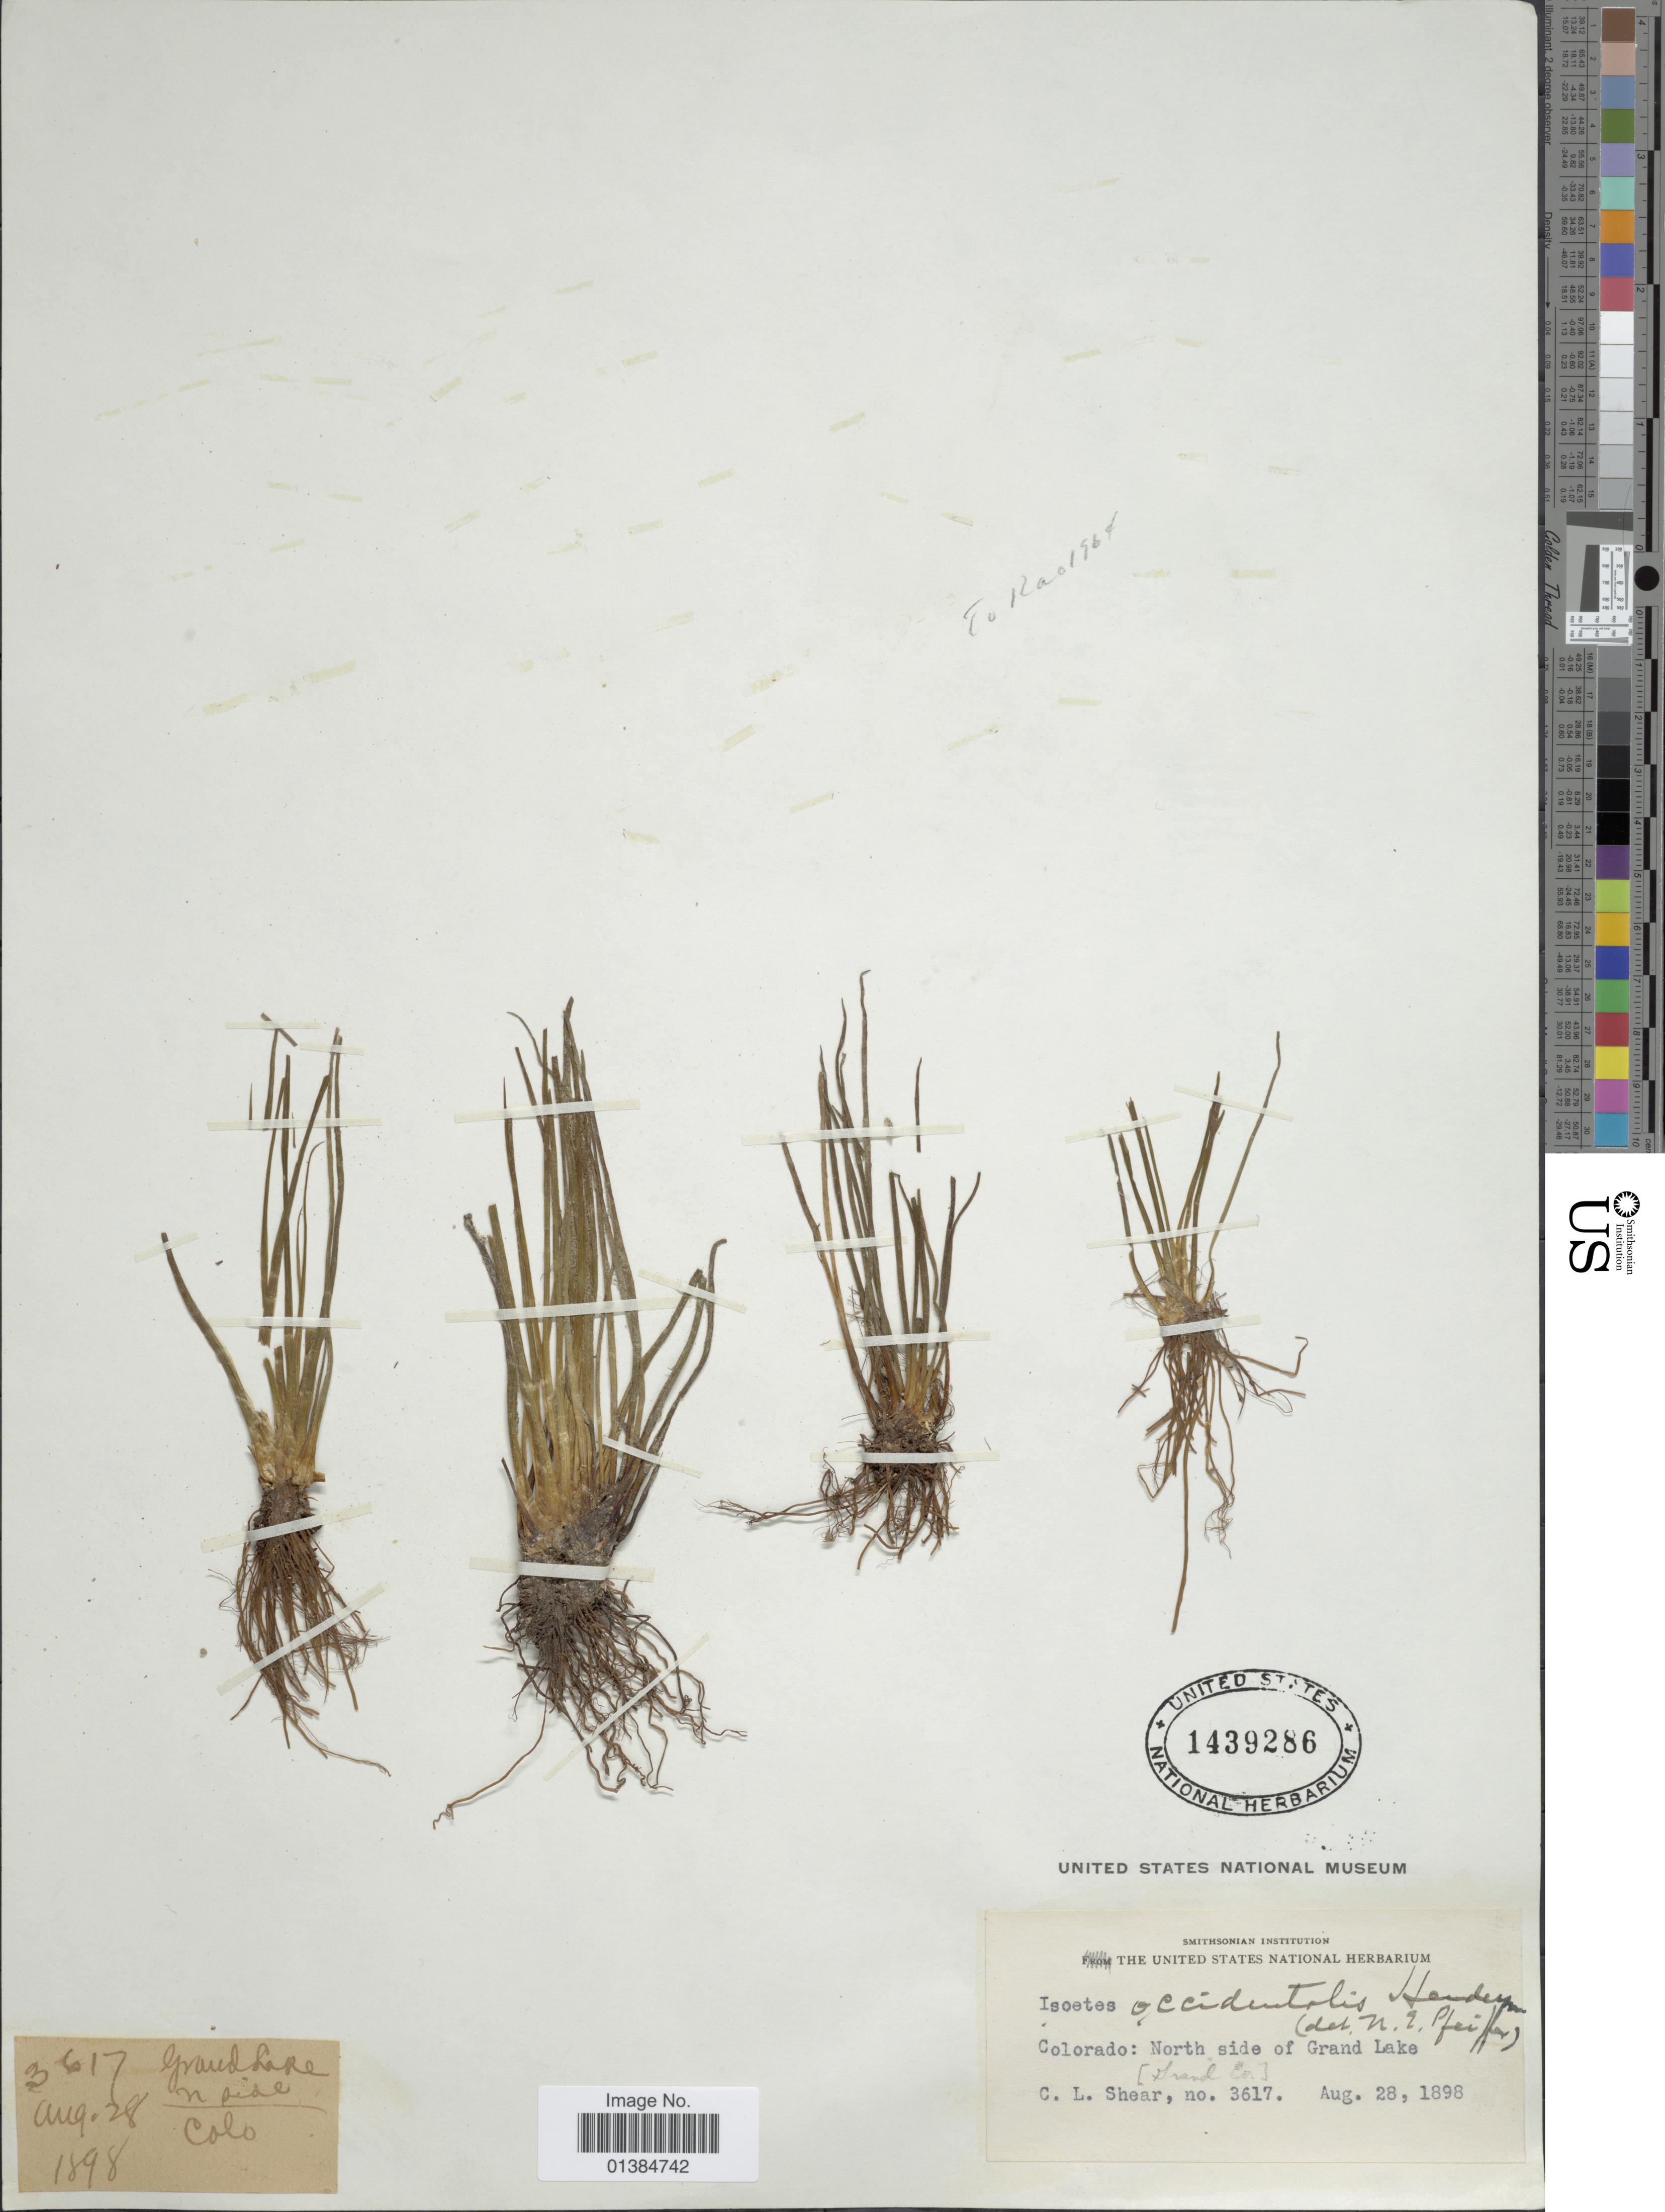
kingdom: Plantae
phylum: Tracheophyta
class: Lycopodiopsida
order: Isoetales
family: Isoetaceae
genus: Isoetes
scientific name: Isoetes occidentalis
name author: L.F. Hend.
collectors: C. L. Shear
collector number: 3617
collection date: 1898-08-28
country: United States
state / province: Colorado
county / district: Grand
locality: North side of Grand Lake [Grand Co.]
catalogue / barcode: US 1439286